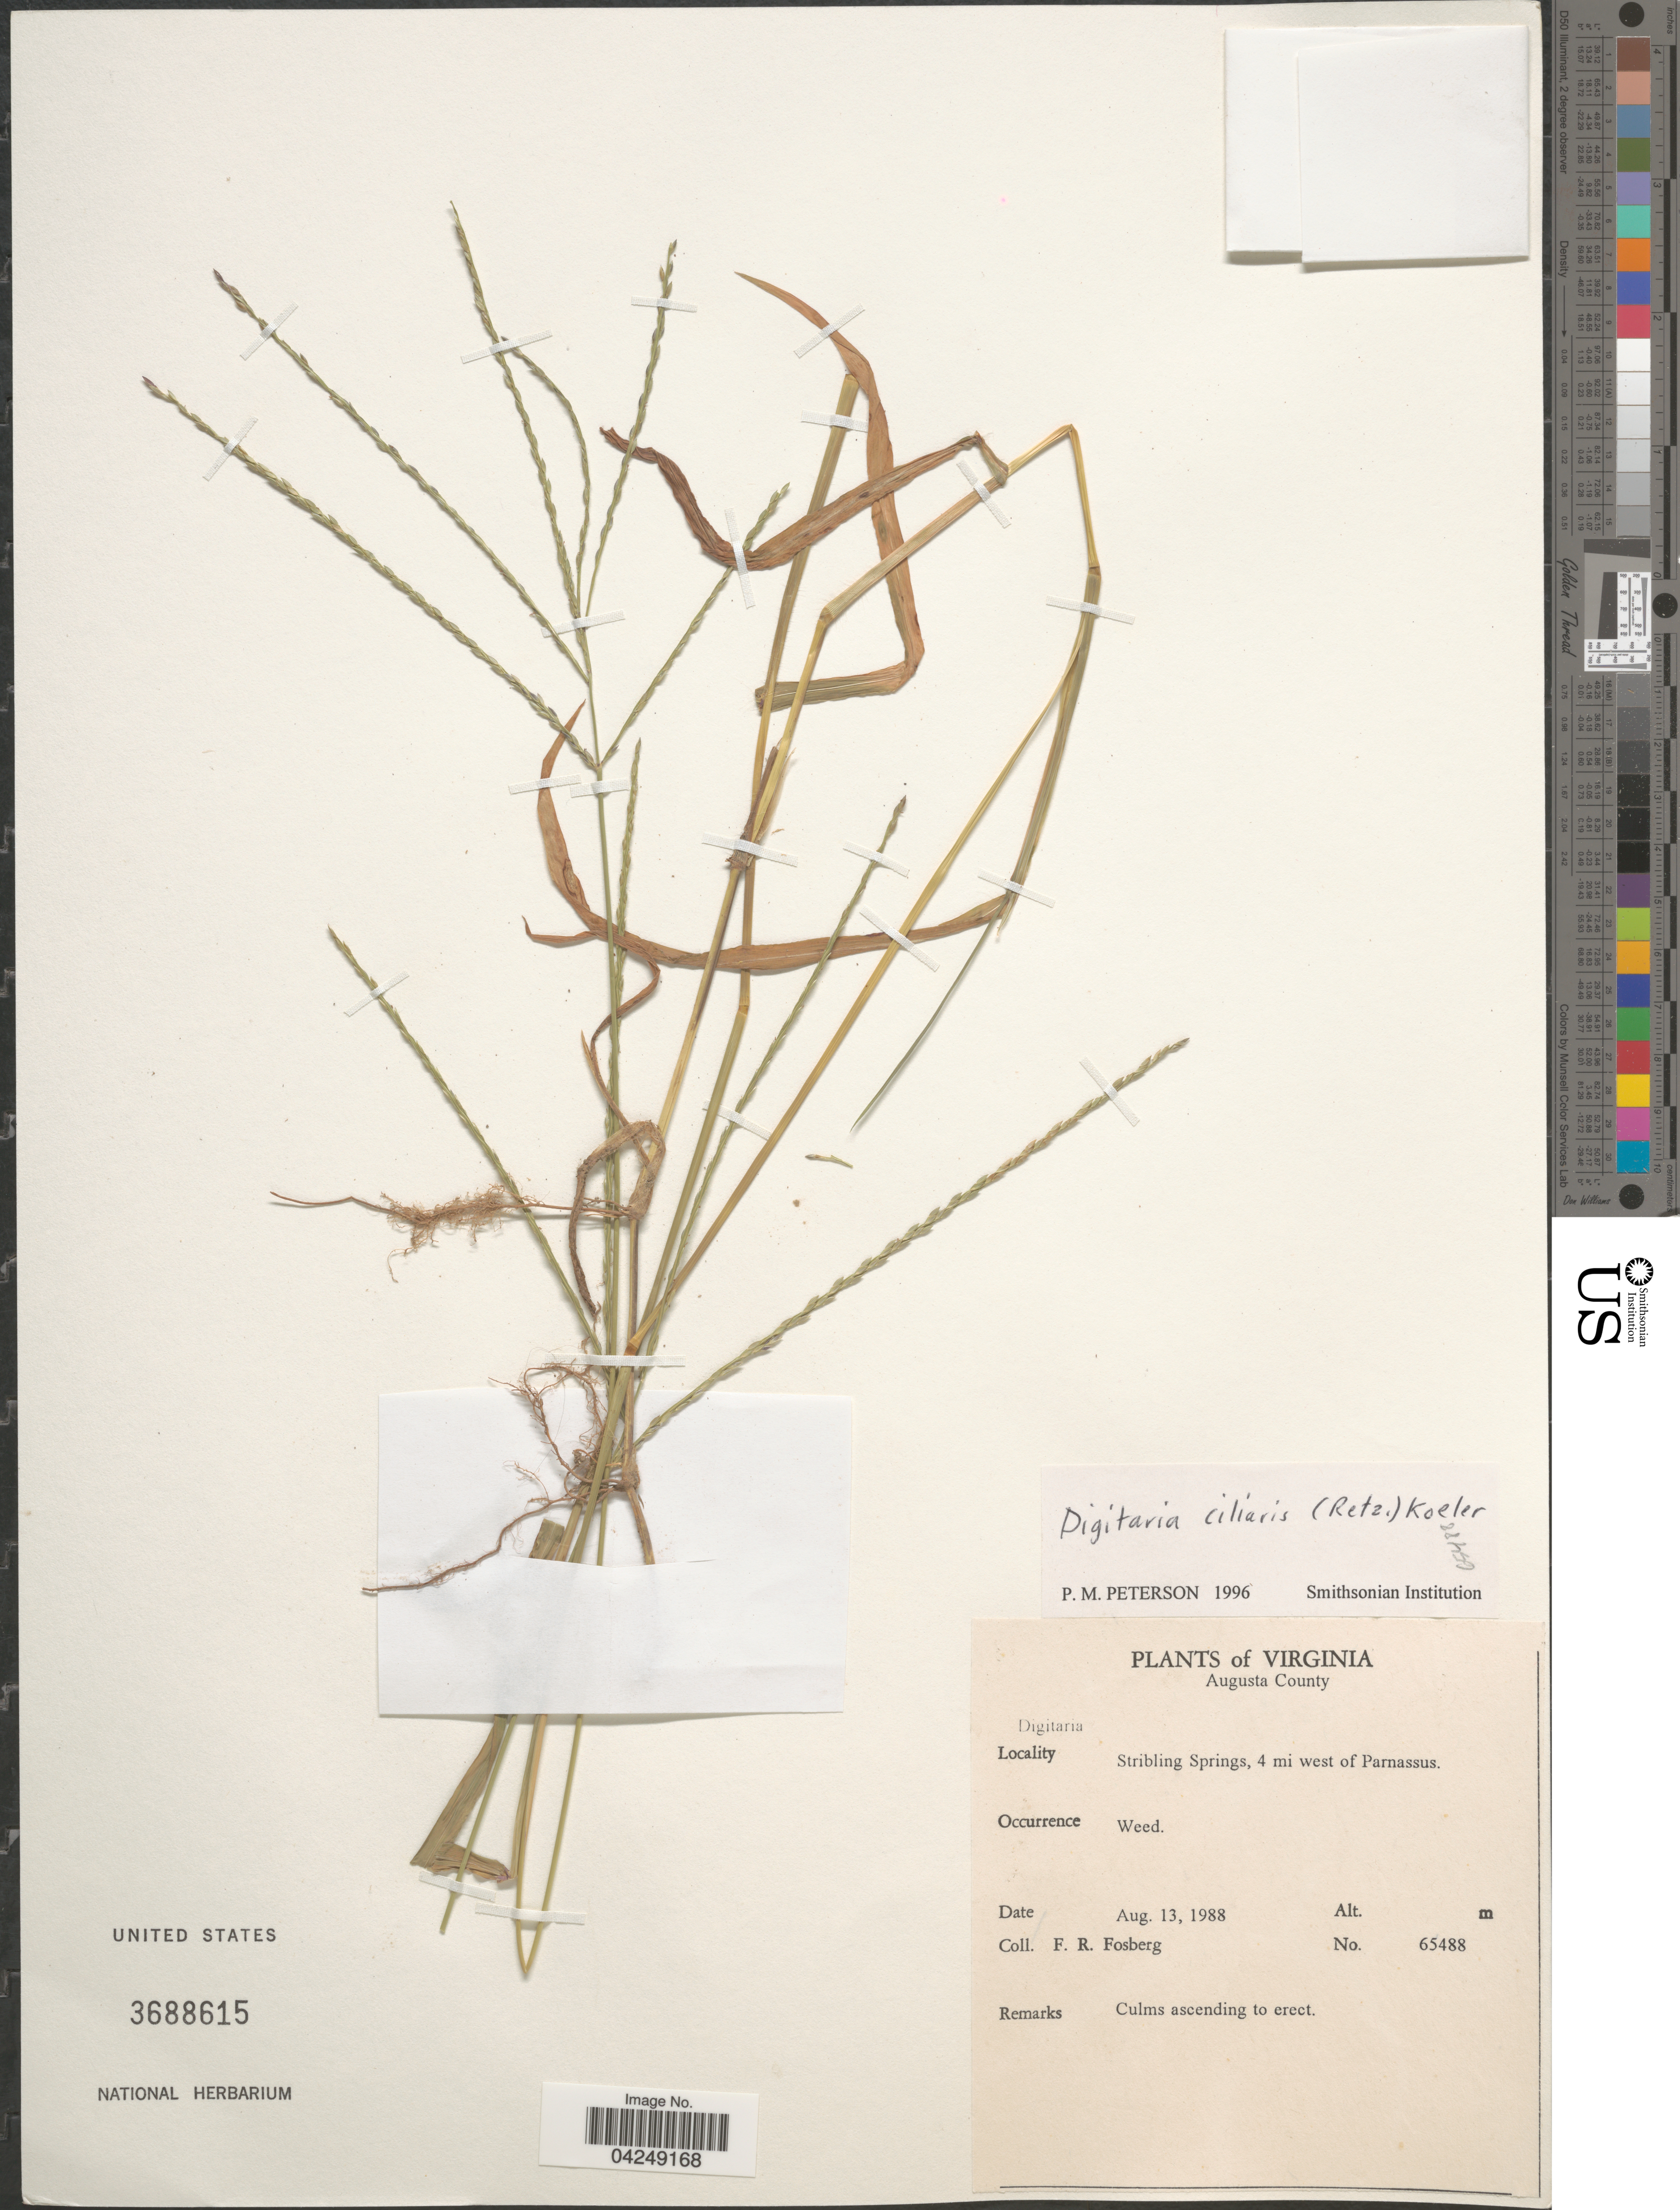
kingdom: Plantae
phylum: Tracheophyta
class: Liliopsida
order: Poales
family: Poaceae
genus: Digitaria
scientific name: Digitaria ciliaris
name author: (Retz.) Koeler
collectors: F. R. Fosberg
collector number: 65488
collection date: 1988-08-13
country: United States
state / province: Virginia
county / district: Augusta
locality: Augusta County. Stribling Springs, 4 mi west of Parnassus.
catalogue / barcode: US 3688615